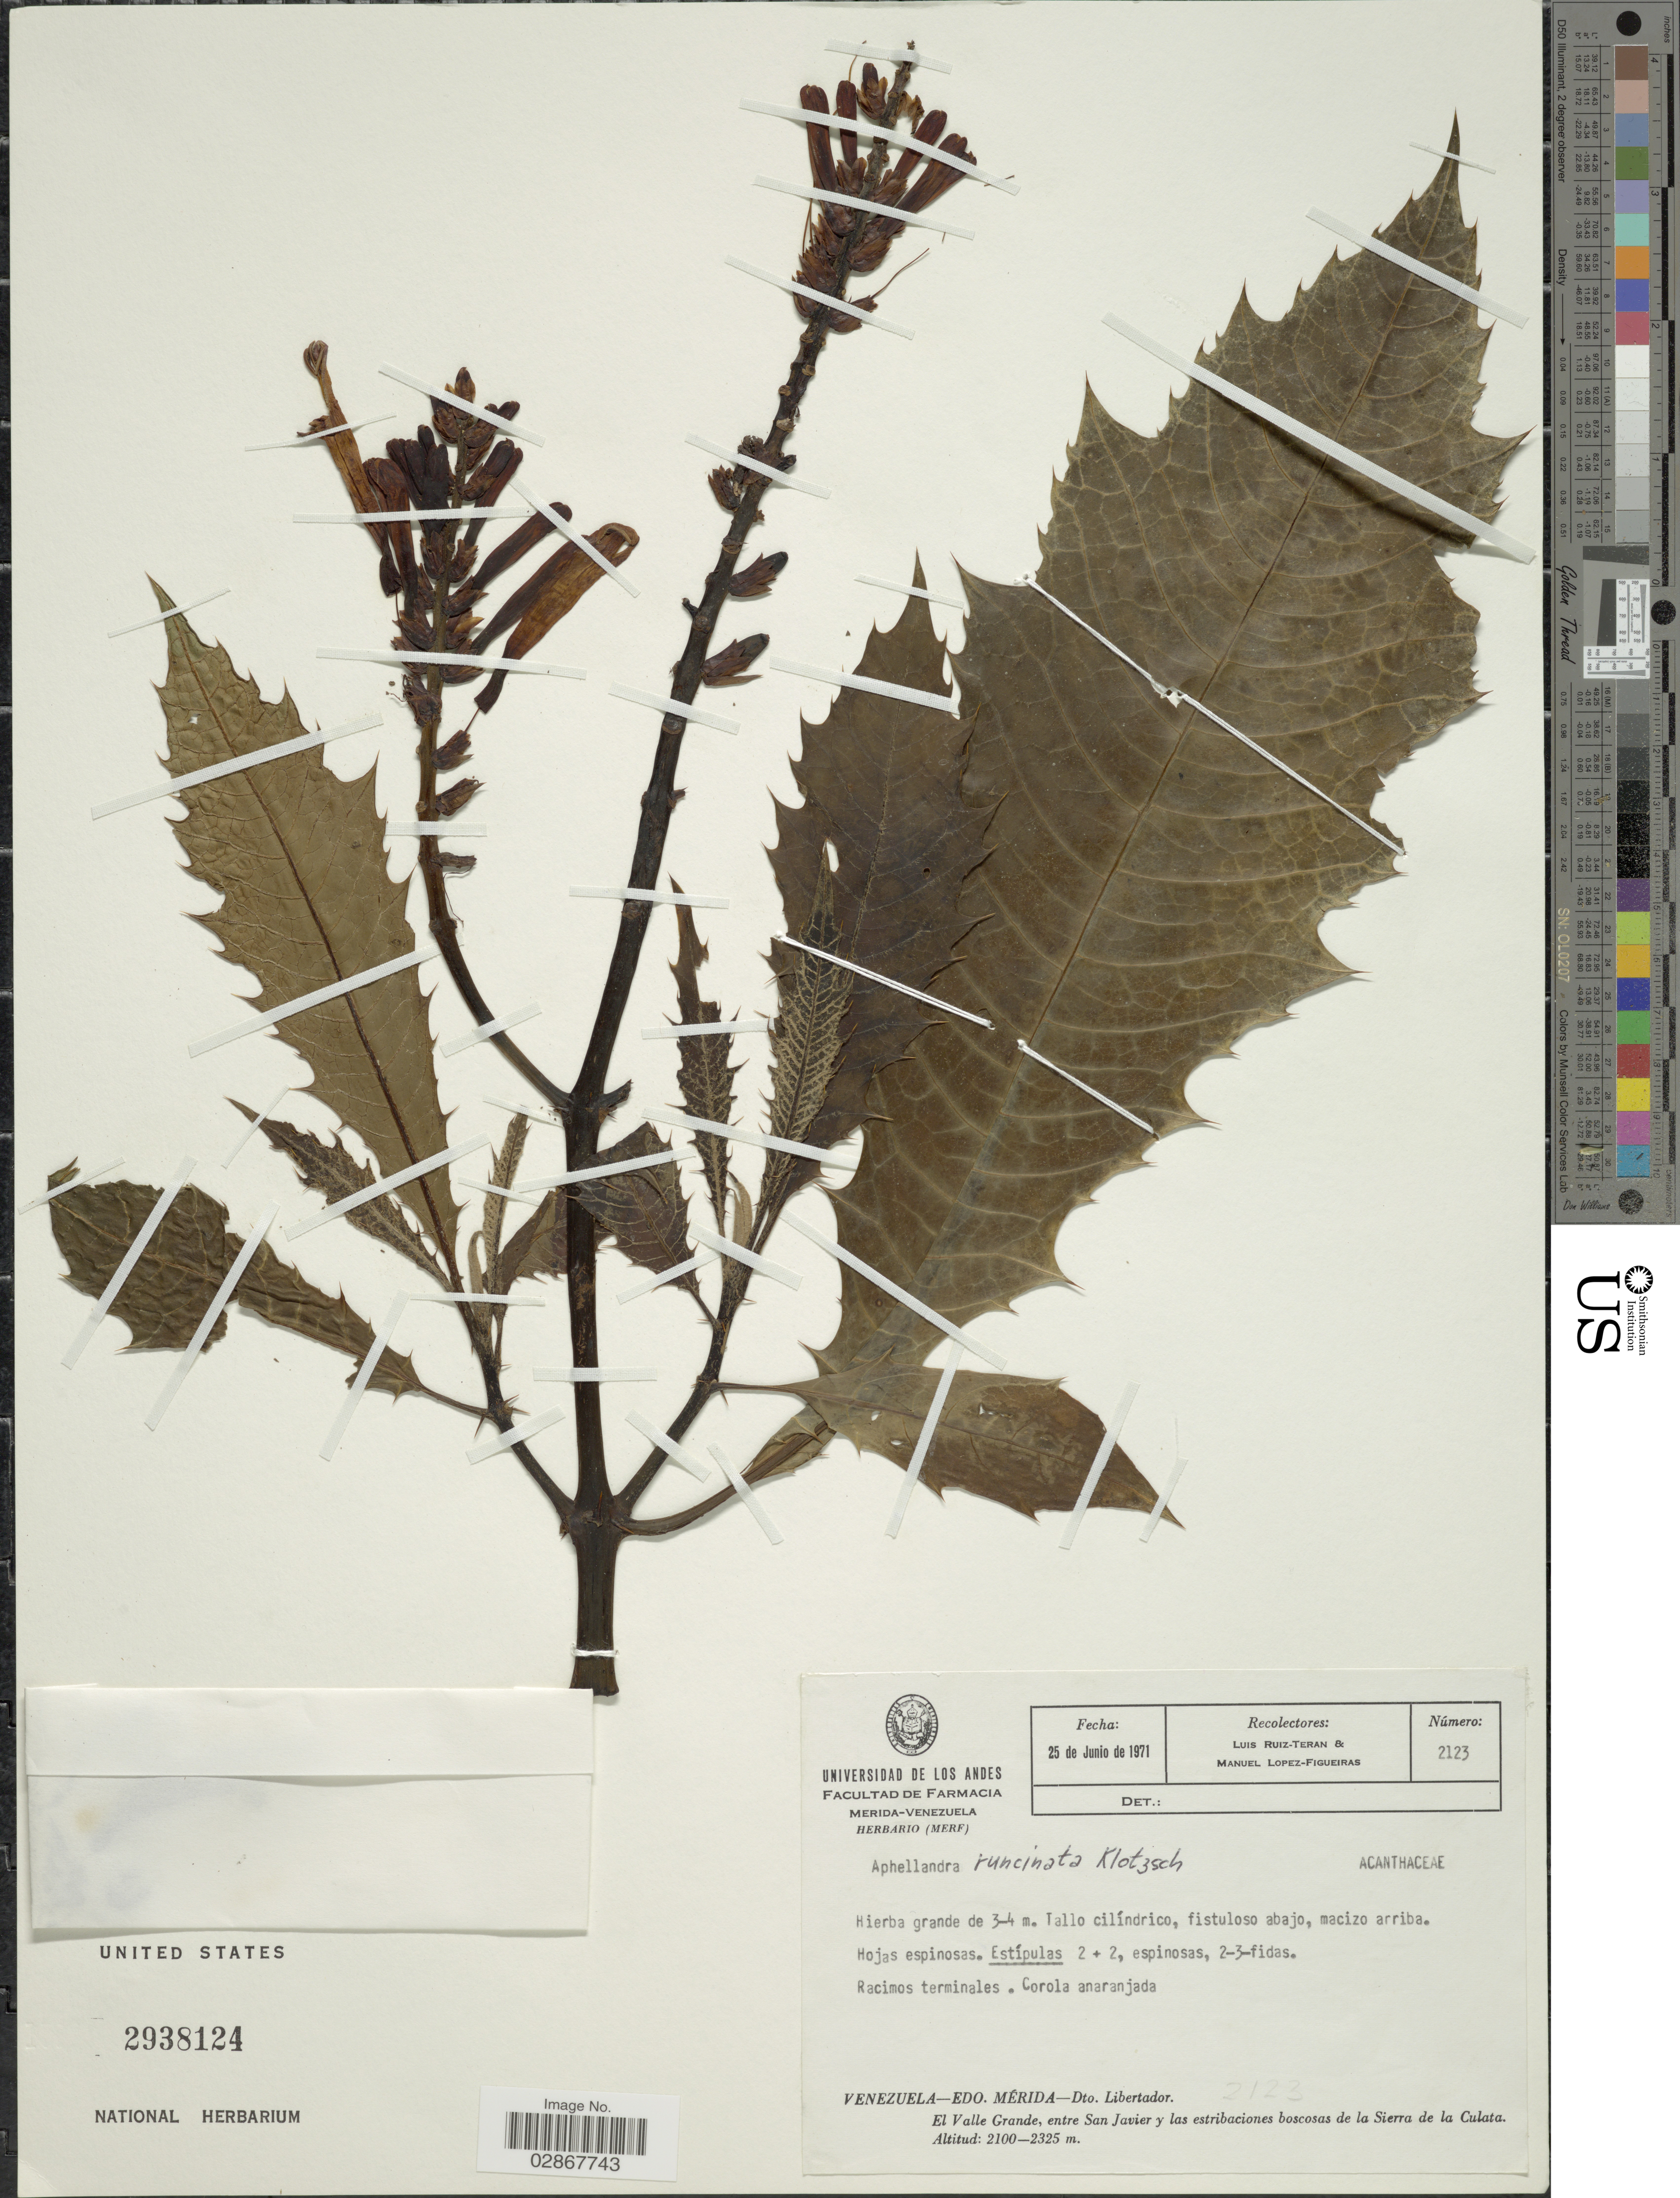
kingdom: Plantae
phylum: Tracheophyta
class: Magnoliopsida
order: Lamiales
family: Acanthaceae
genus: Aphelandra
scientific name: Aphelandra runcinata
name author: Klotzsch ex Nees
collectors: L. Teran & M. López Figueiras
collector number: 2123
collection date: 1971-06-25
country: Venezuela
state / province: Mérida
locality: Dto. Libertador. El Valle Grande, entre San Javier y las estribaciones boscosas de la Sierra de la Culata.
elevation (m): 2100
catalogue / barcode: US 2938124